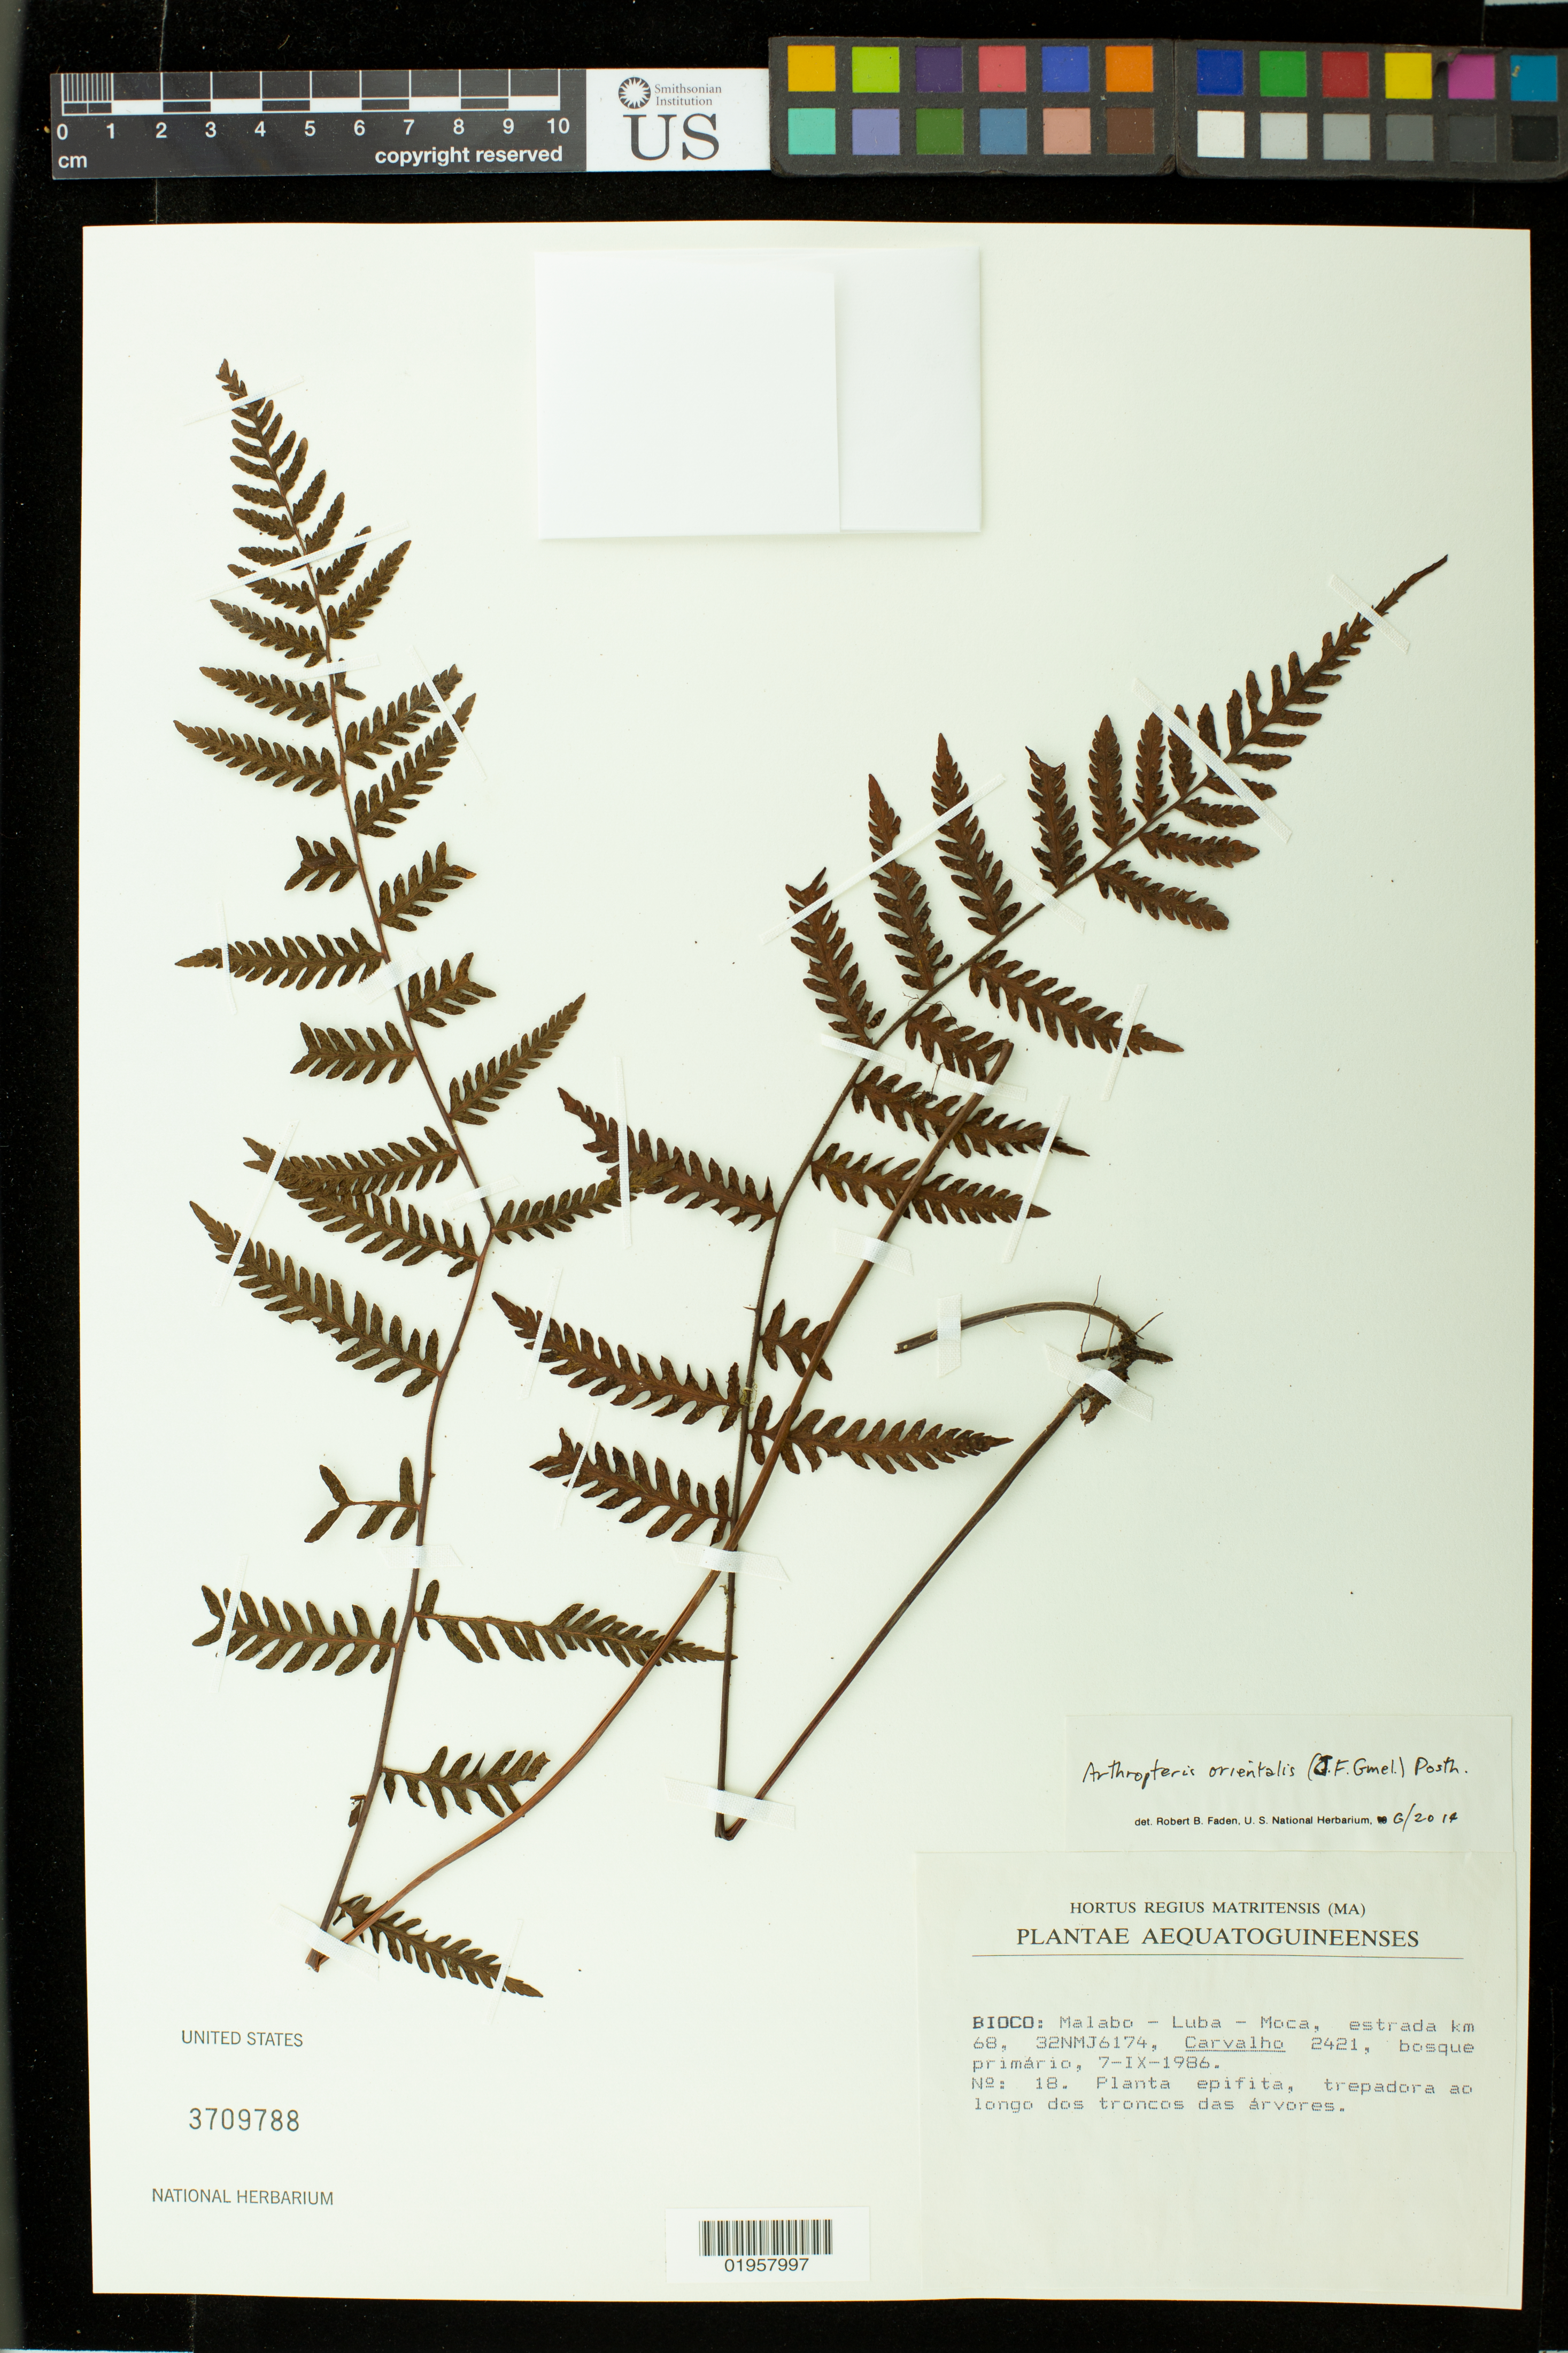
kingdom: Plantae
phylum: Tracheophyta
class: Polypodiopsida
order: Polypodiales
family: Tectariaceae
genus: Arthropteris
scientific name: Arthropteris orientalis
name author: (J.F. Gmel.) Posth.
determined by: Faden, Robert B., (US), Smithsonian Institution - National Museum of Natural History (UNITED STATES)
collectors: -- Carvalho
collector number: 2421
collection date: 1986-09-07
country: Equatorial Guinea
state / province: Bioko Norte / Bioko Sur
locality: Bioco [Bioko]: Malabo - Luba - Moca, estrada km 68, 32NMJ6174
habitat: Bosque primário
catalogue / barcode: US 3709788